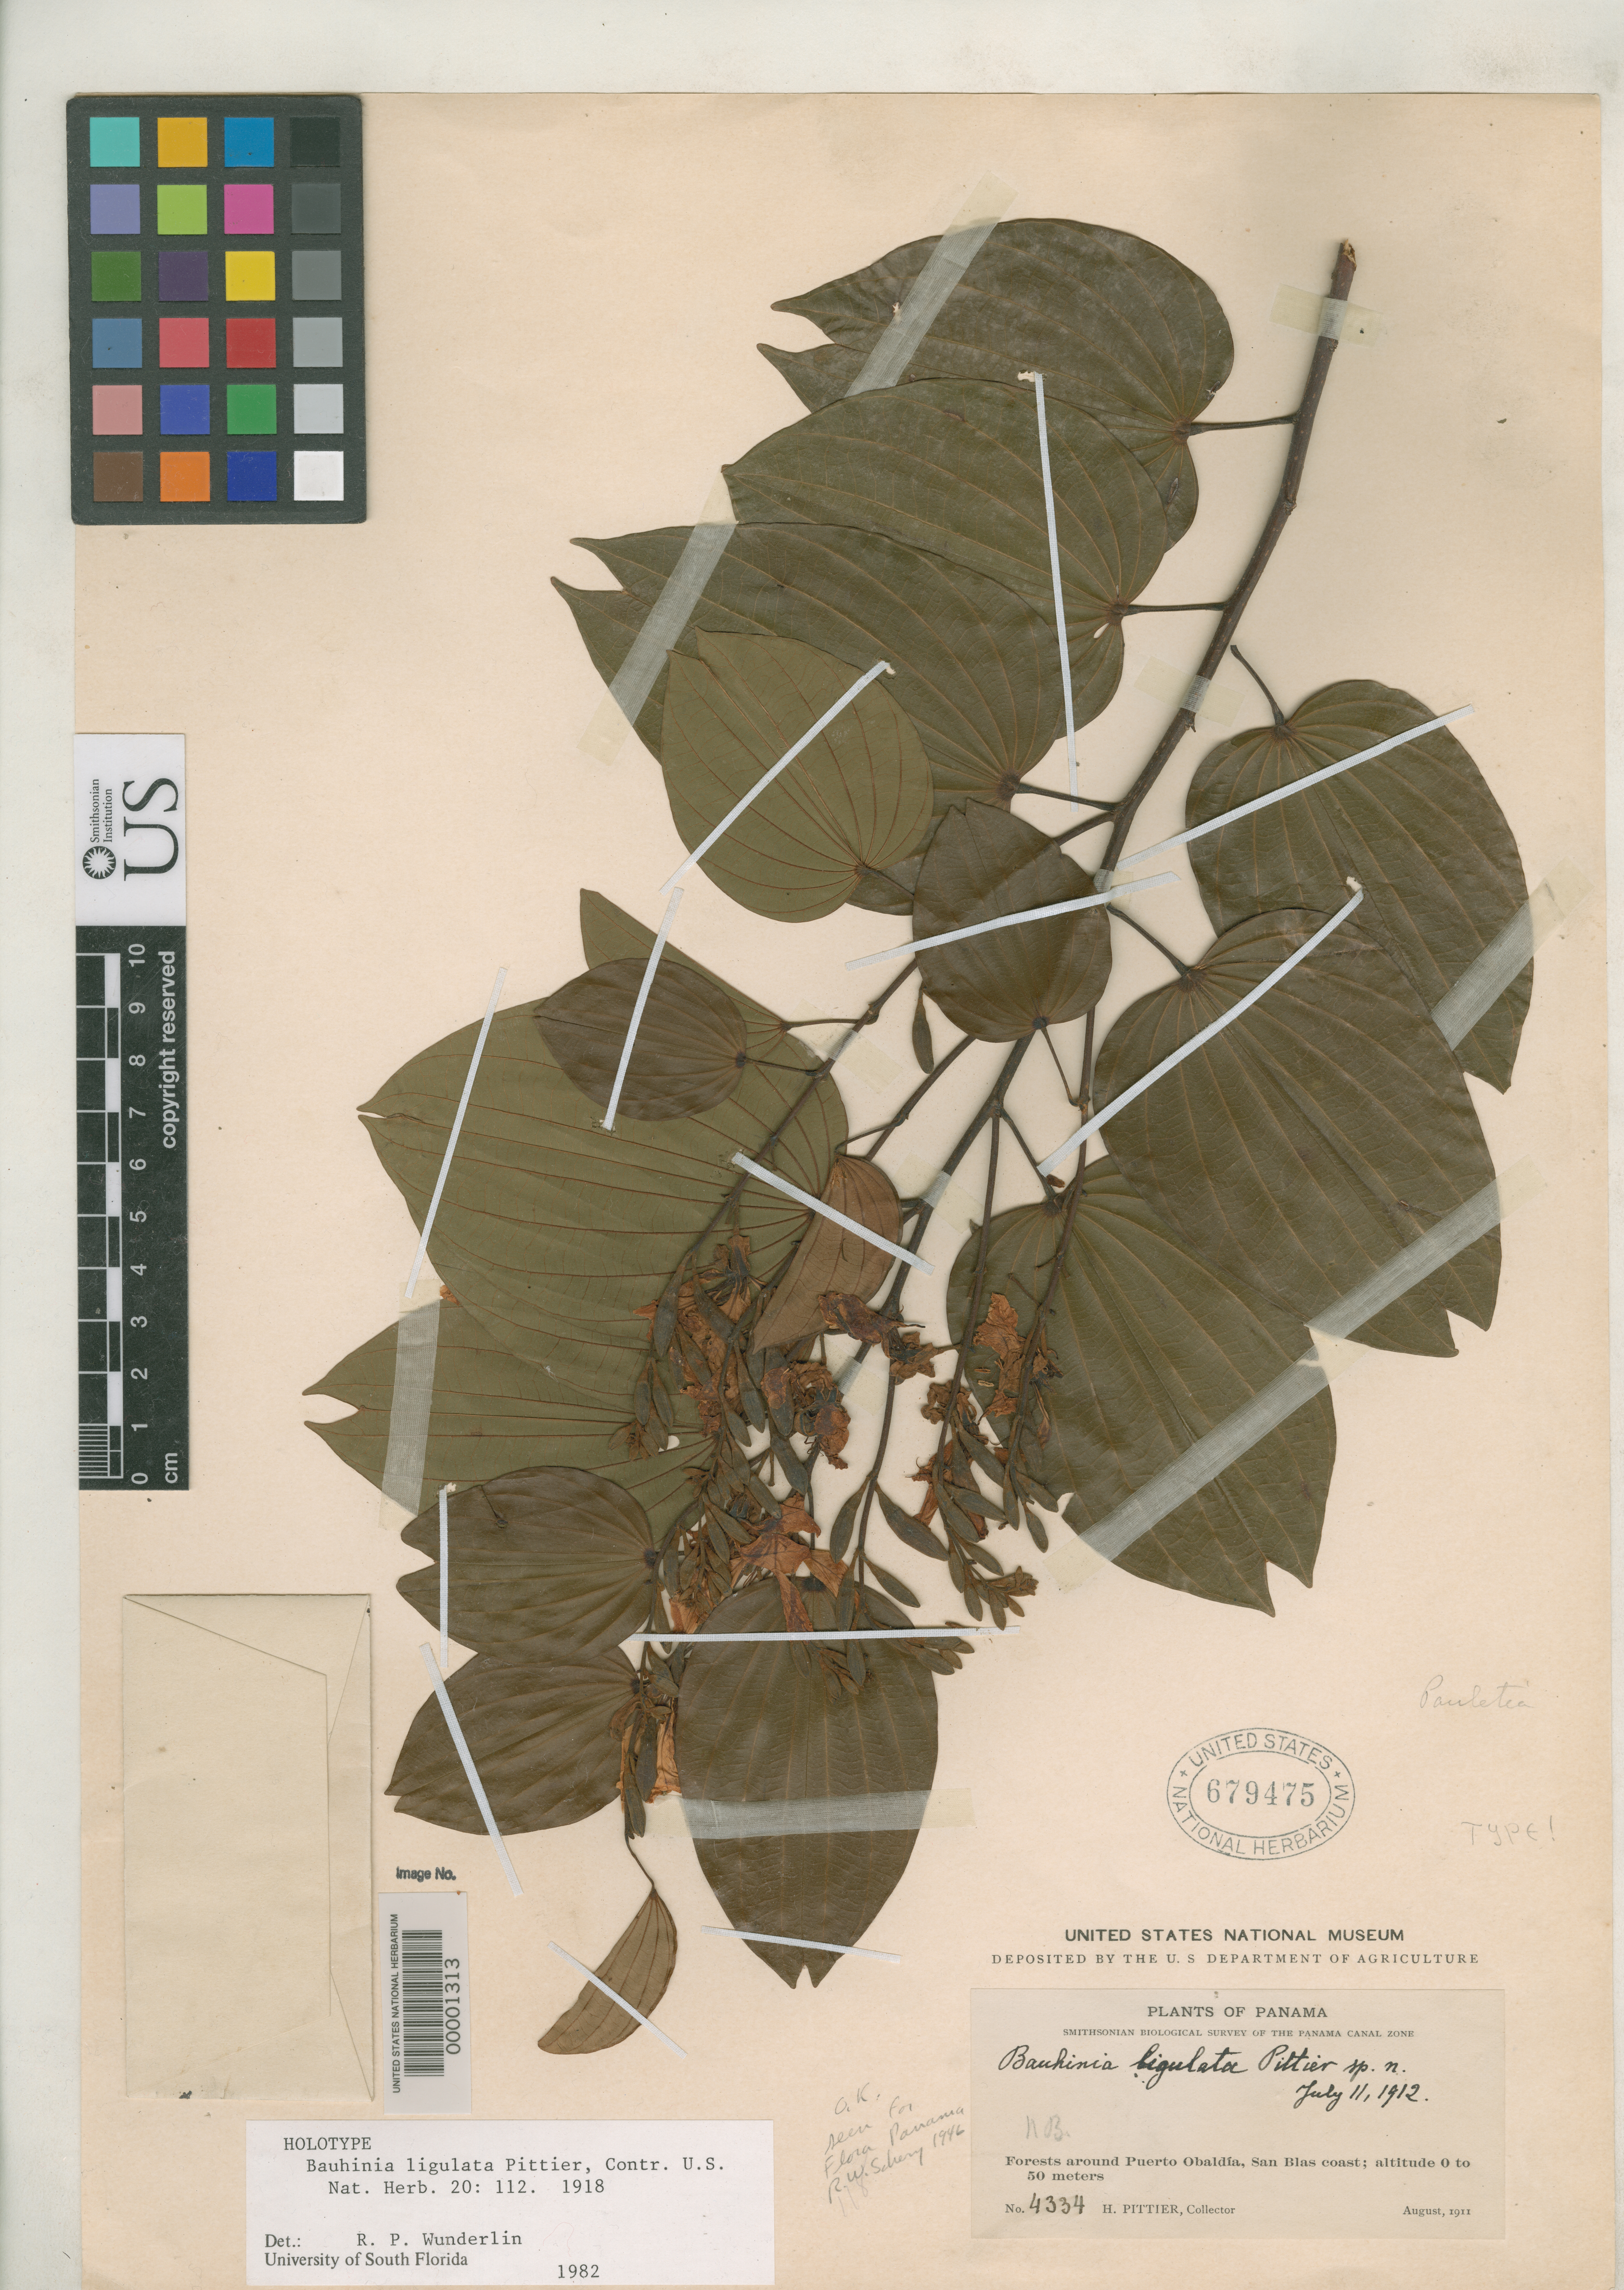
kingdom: Plantae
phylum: Tracheophyta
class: Magnoliopsida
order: Fabales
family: Fabaceae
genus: Bauhinia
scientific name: Bauhinia ligulata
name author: Pittier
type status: Holotype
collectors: H. F. Pittier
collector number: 4334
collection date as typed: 02 Sep 1911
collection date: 1911-09-02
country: Panama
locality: San Blas coast, Puerto Obaldia.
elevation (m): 0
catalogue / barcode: US 679475